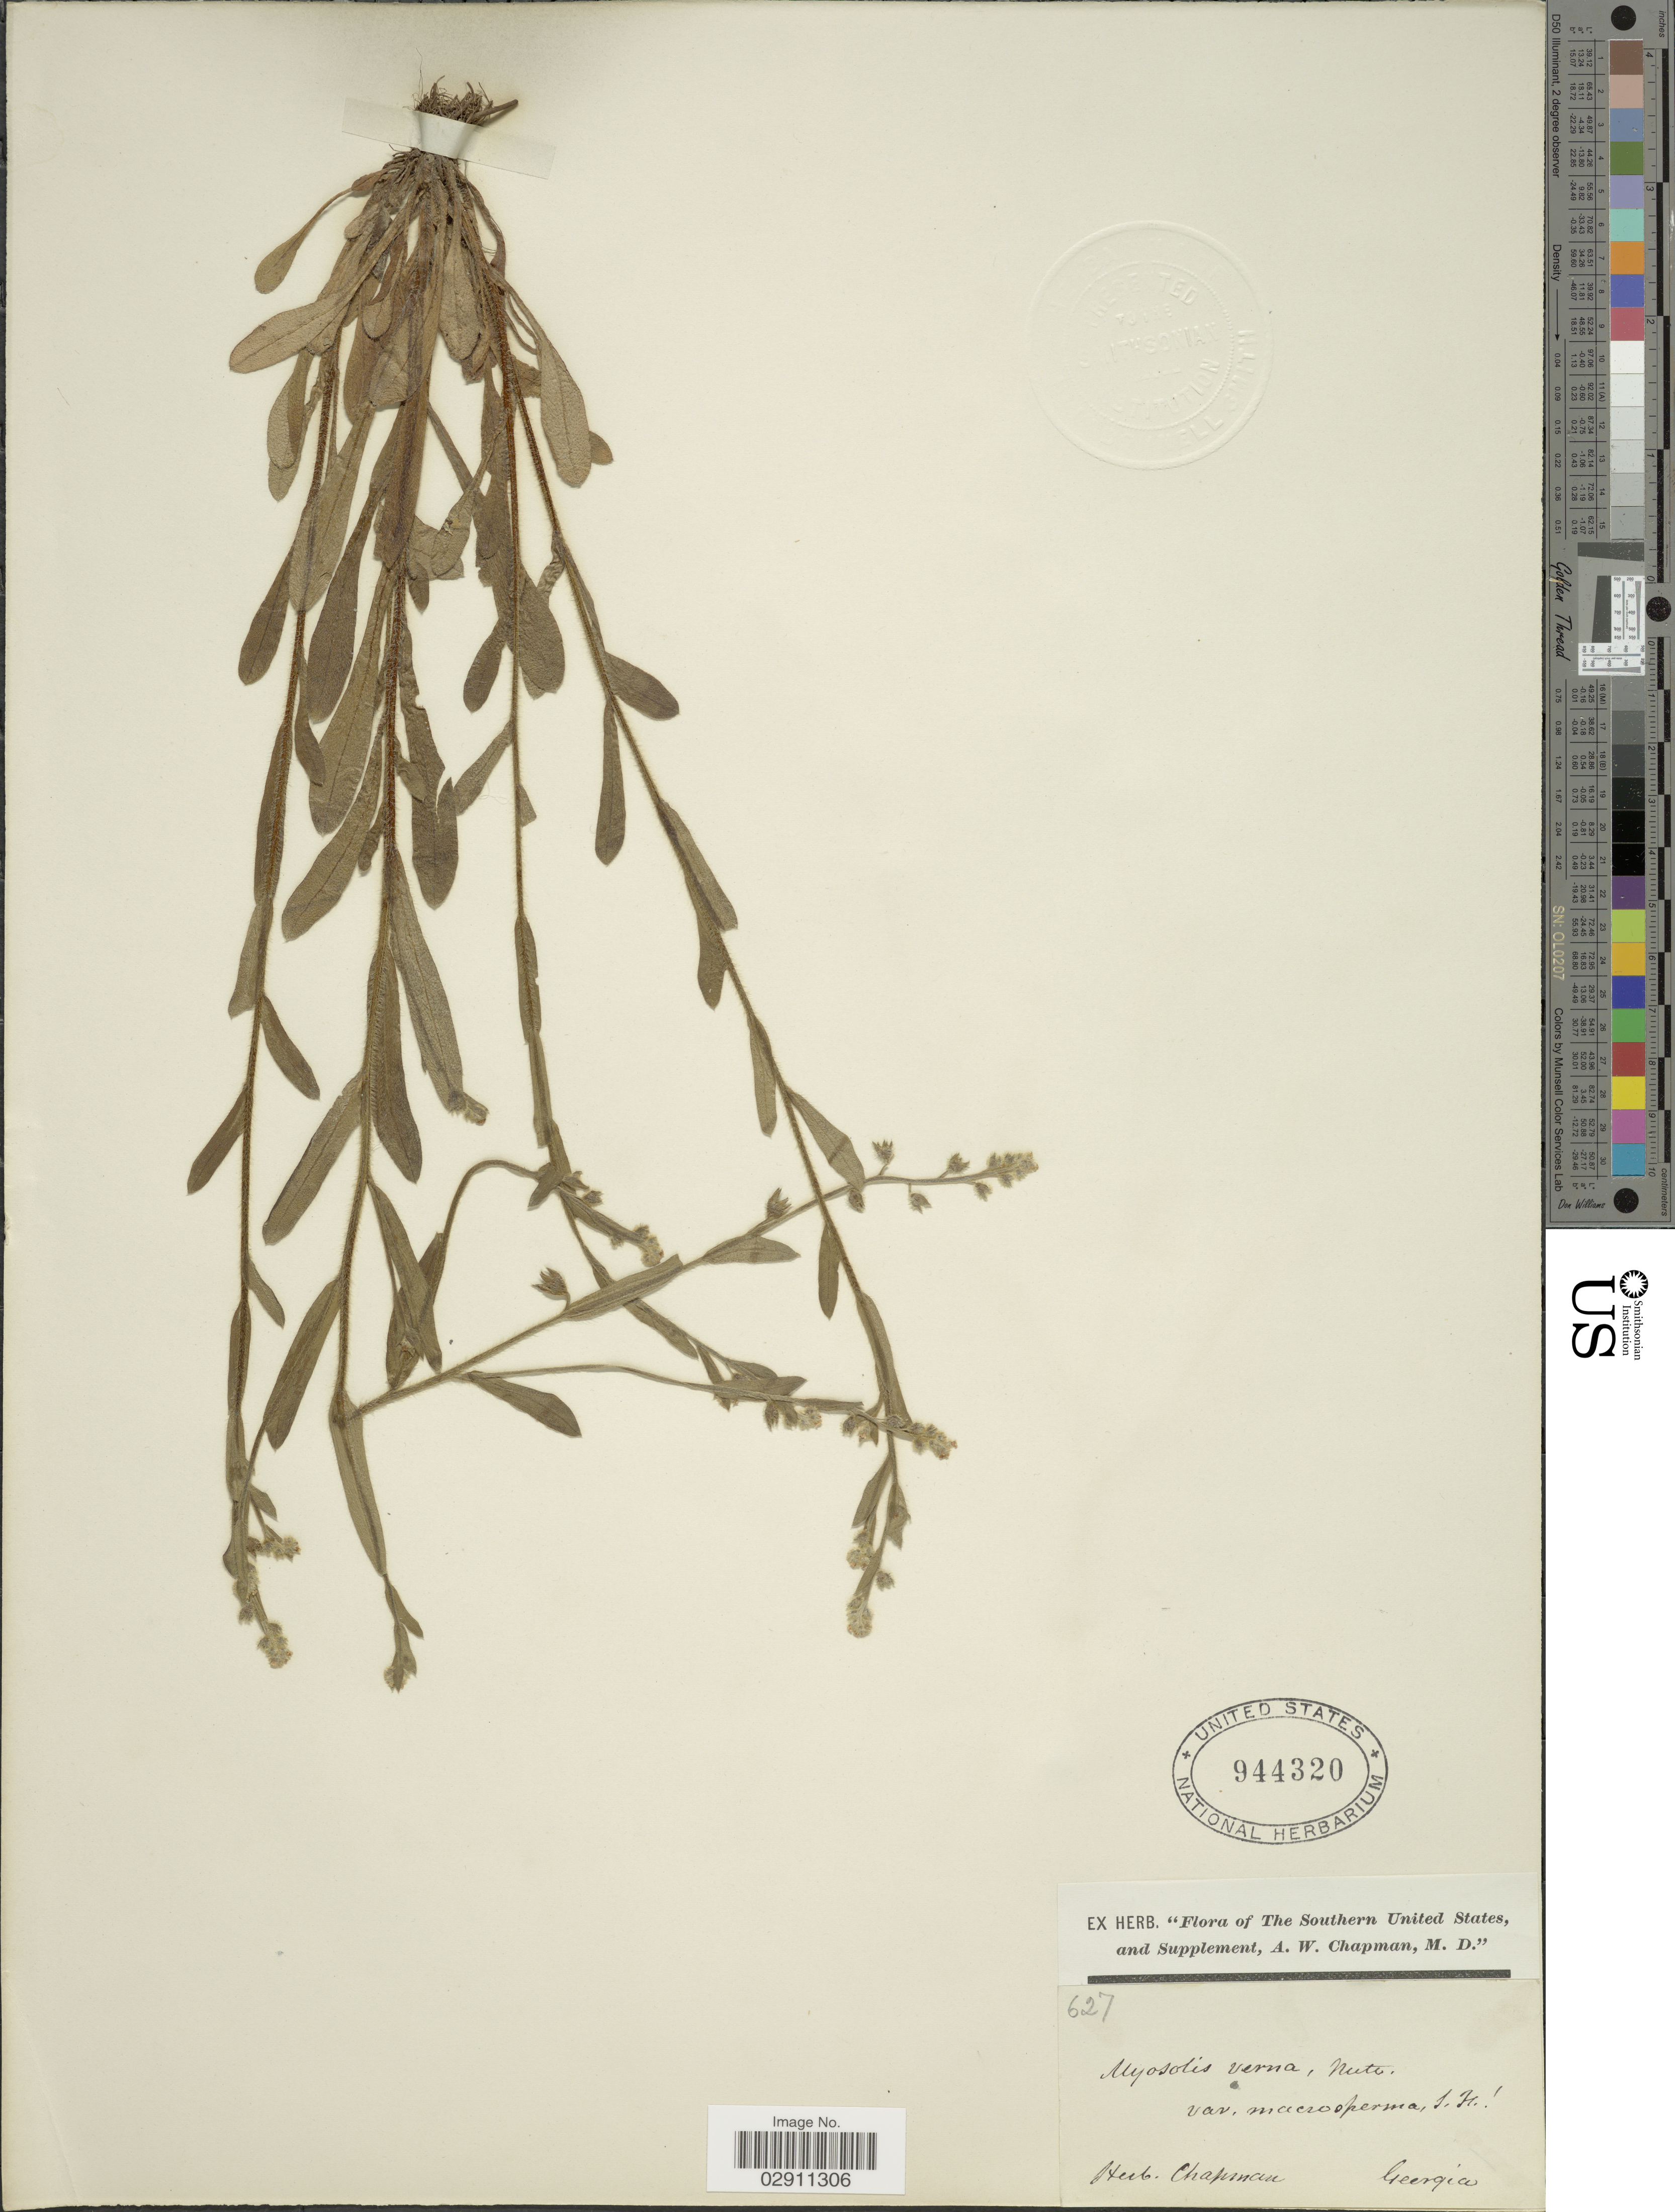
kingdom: Plantae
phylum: Tracheophyta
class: Magnoliopsida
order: Boraginales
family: Boraginaceae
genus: Myosotis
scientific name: Myosotis macrosperma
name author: Engelm.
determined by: Goldman, Doug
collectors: ex herb. Chapman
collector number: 627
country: United States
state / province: Georgia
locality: The Southern United States.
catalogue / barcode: US 944320